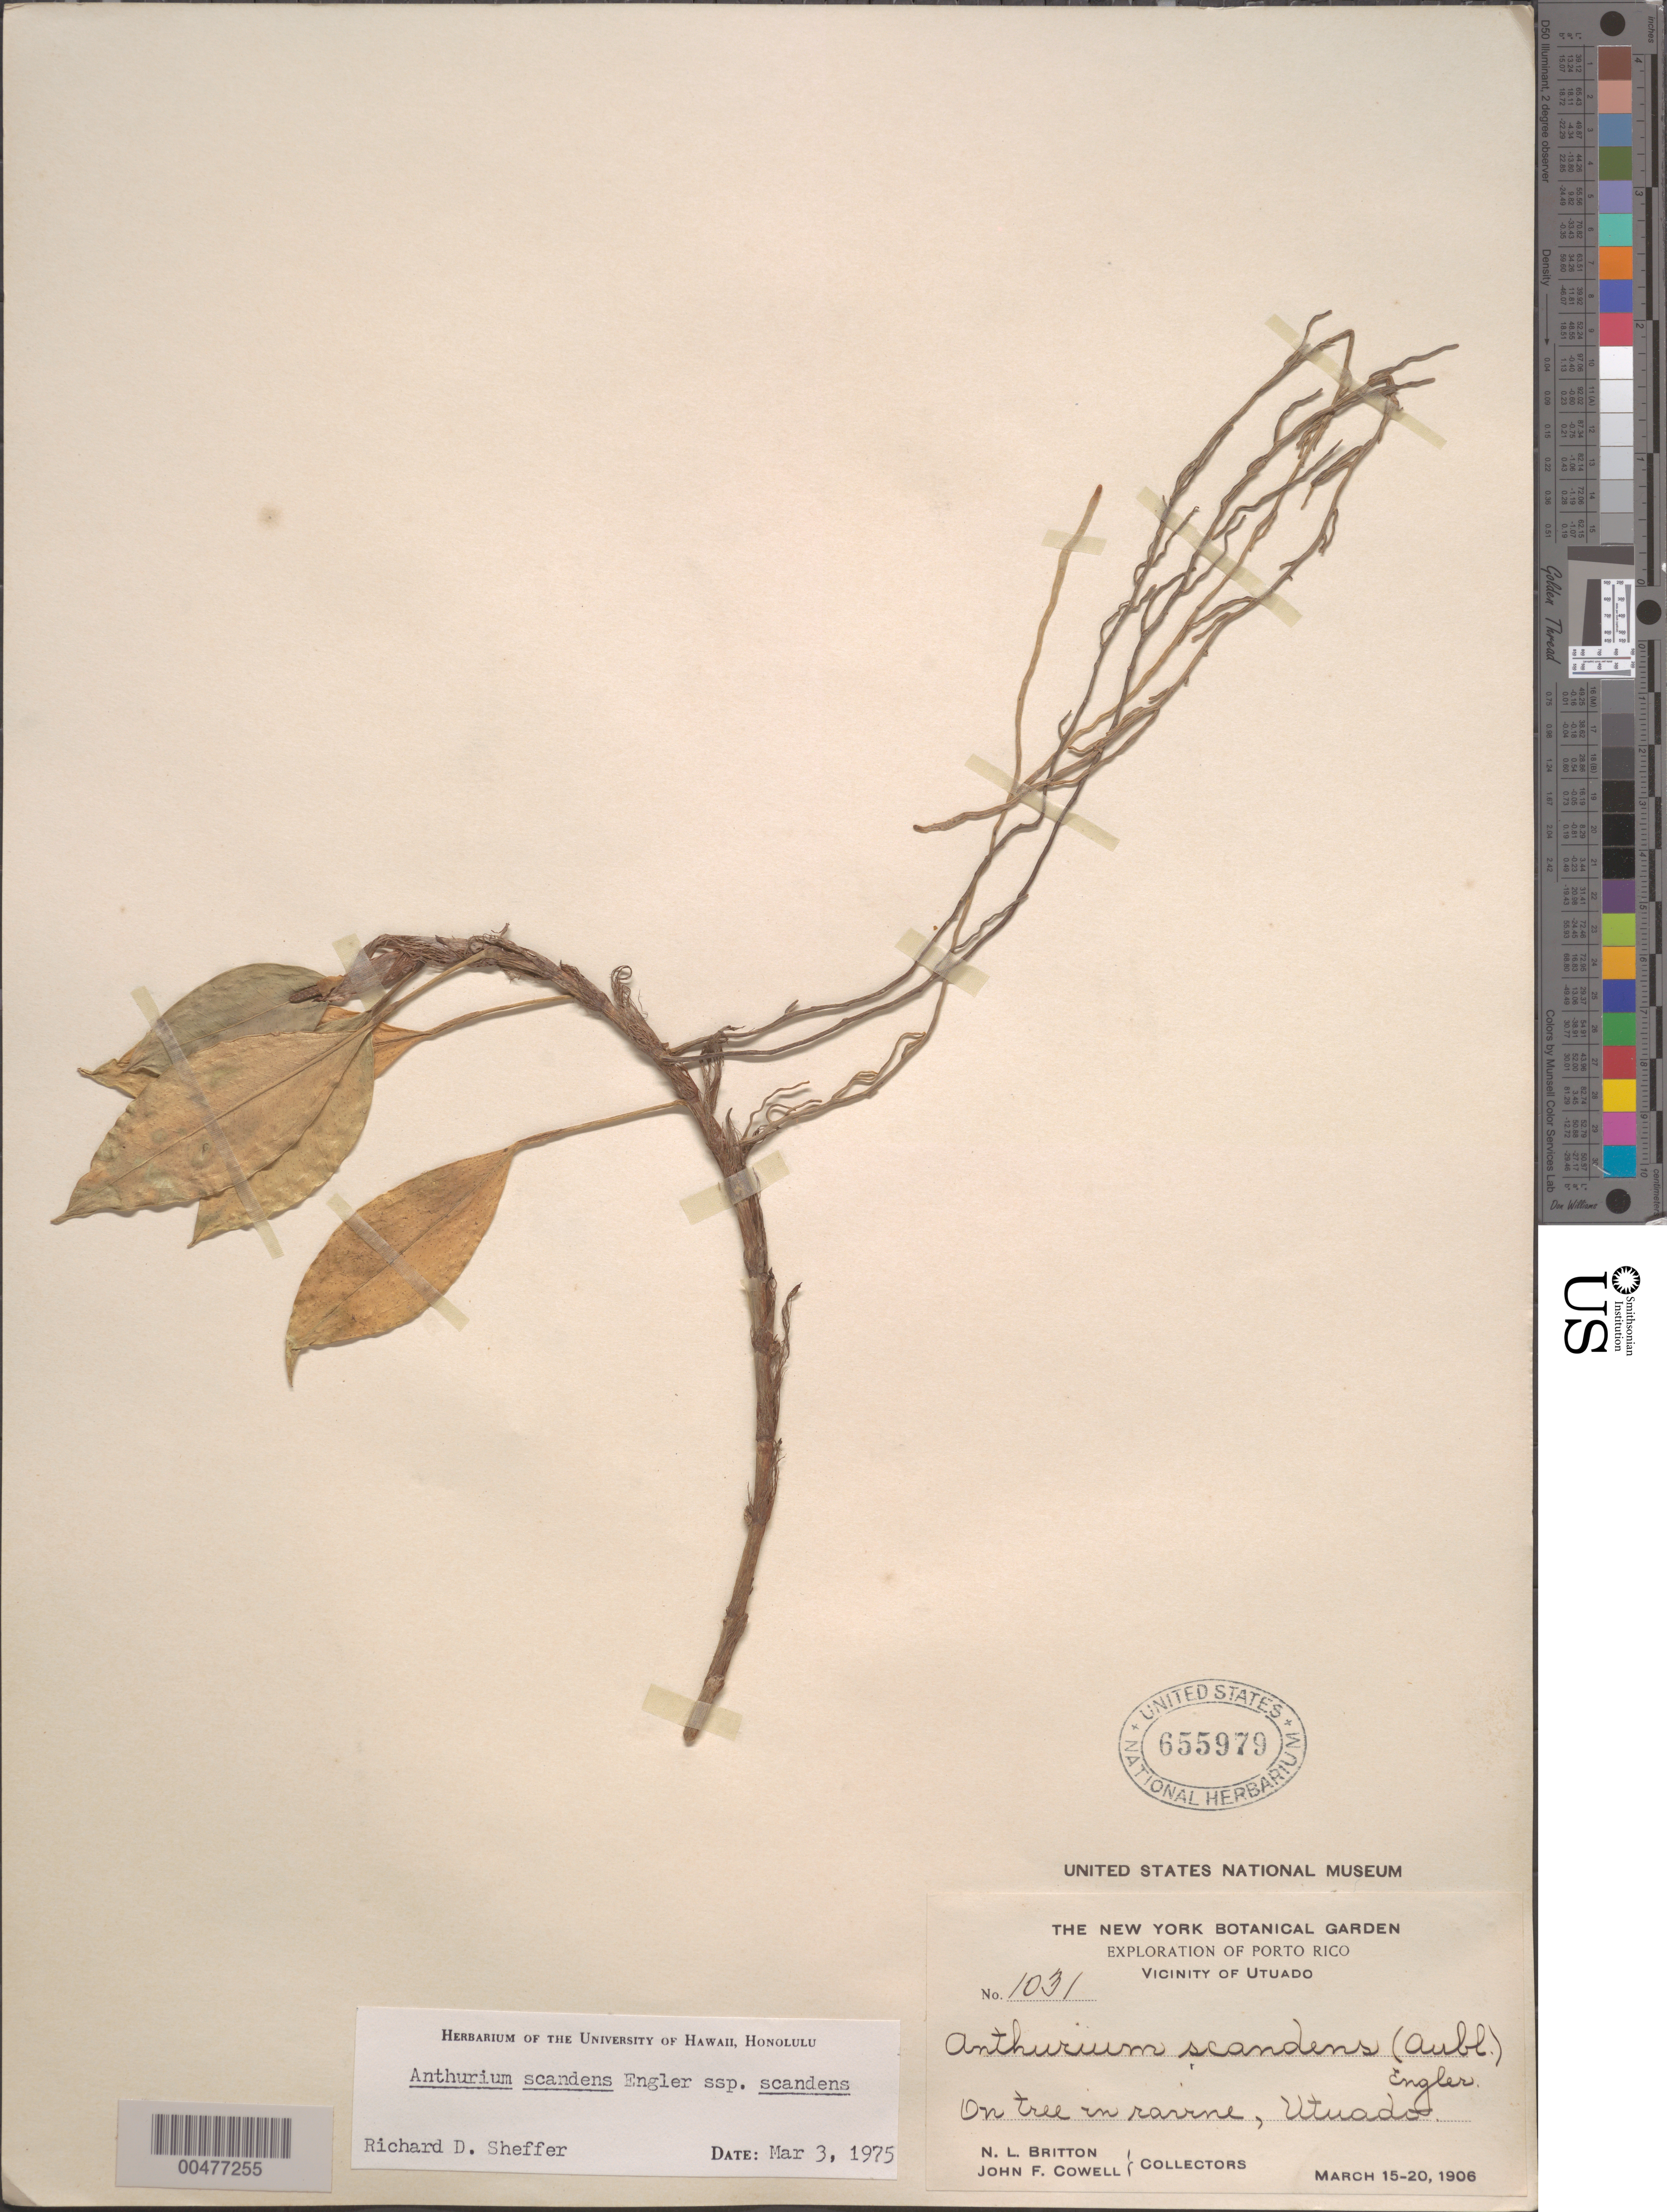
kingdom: Plantae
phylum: Tracheophyta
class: Liliopsida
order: Alismatales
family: Araceae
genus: Anthurium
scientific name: Anthurium scandens subsp. scandens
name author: (Aubl.) Engl.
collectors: N. Britton & J. F. Cowell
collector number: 1031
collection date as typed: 15 Mar 1906 to 20 Mar 1906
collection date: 1906-03-15/1906-03-20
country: Puerto Rico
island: Greater Antilles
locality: Utuado. On tree in ravine.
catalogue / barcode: US 655979